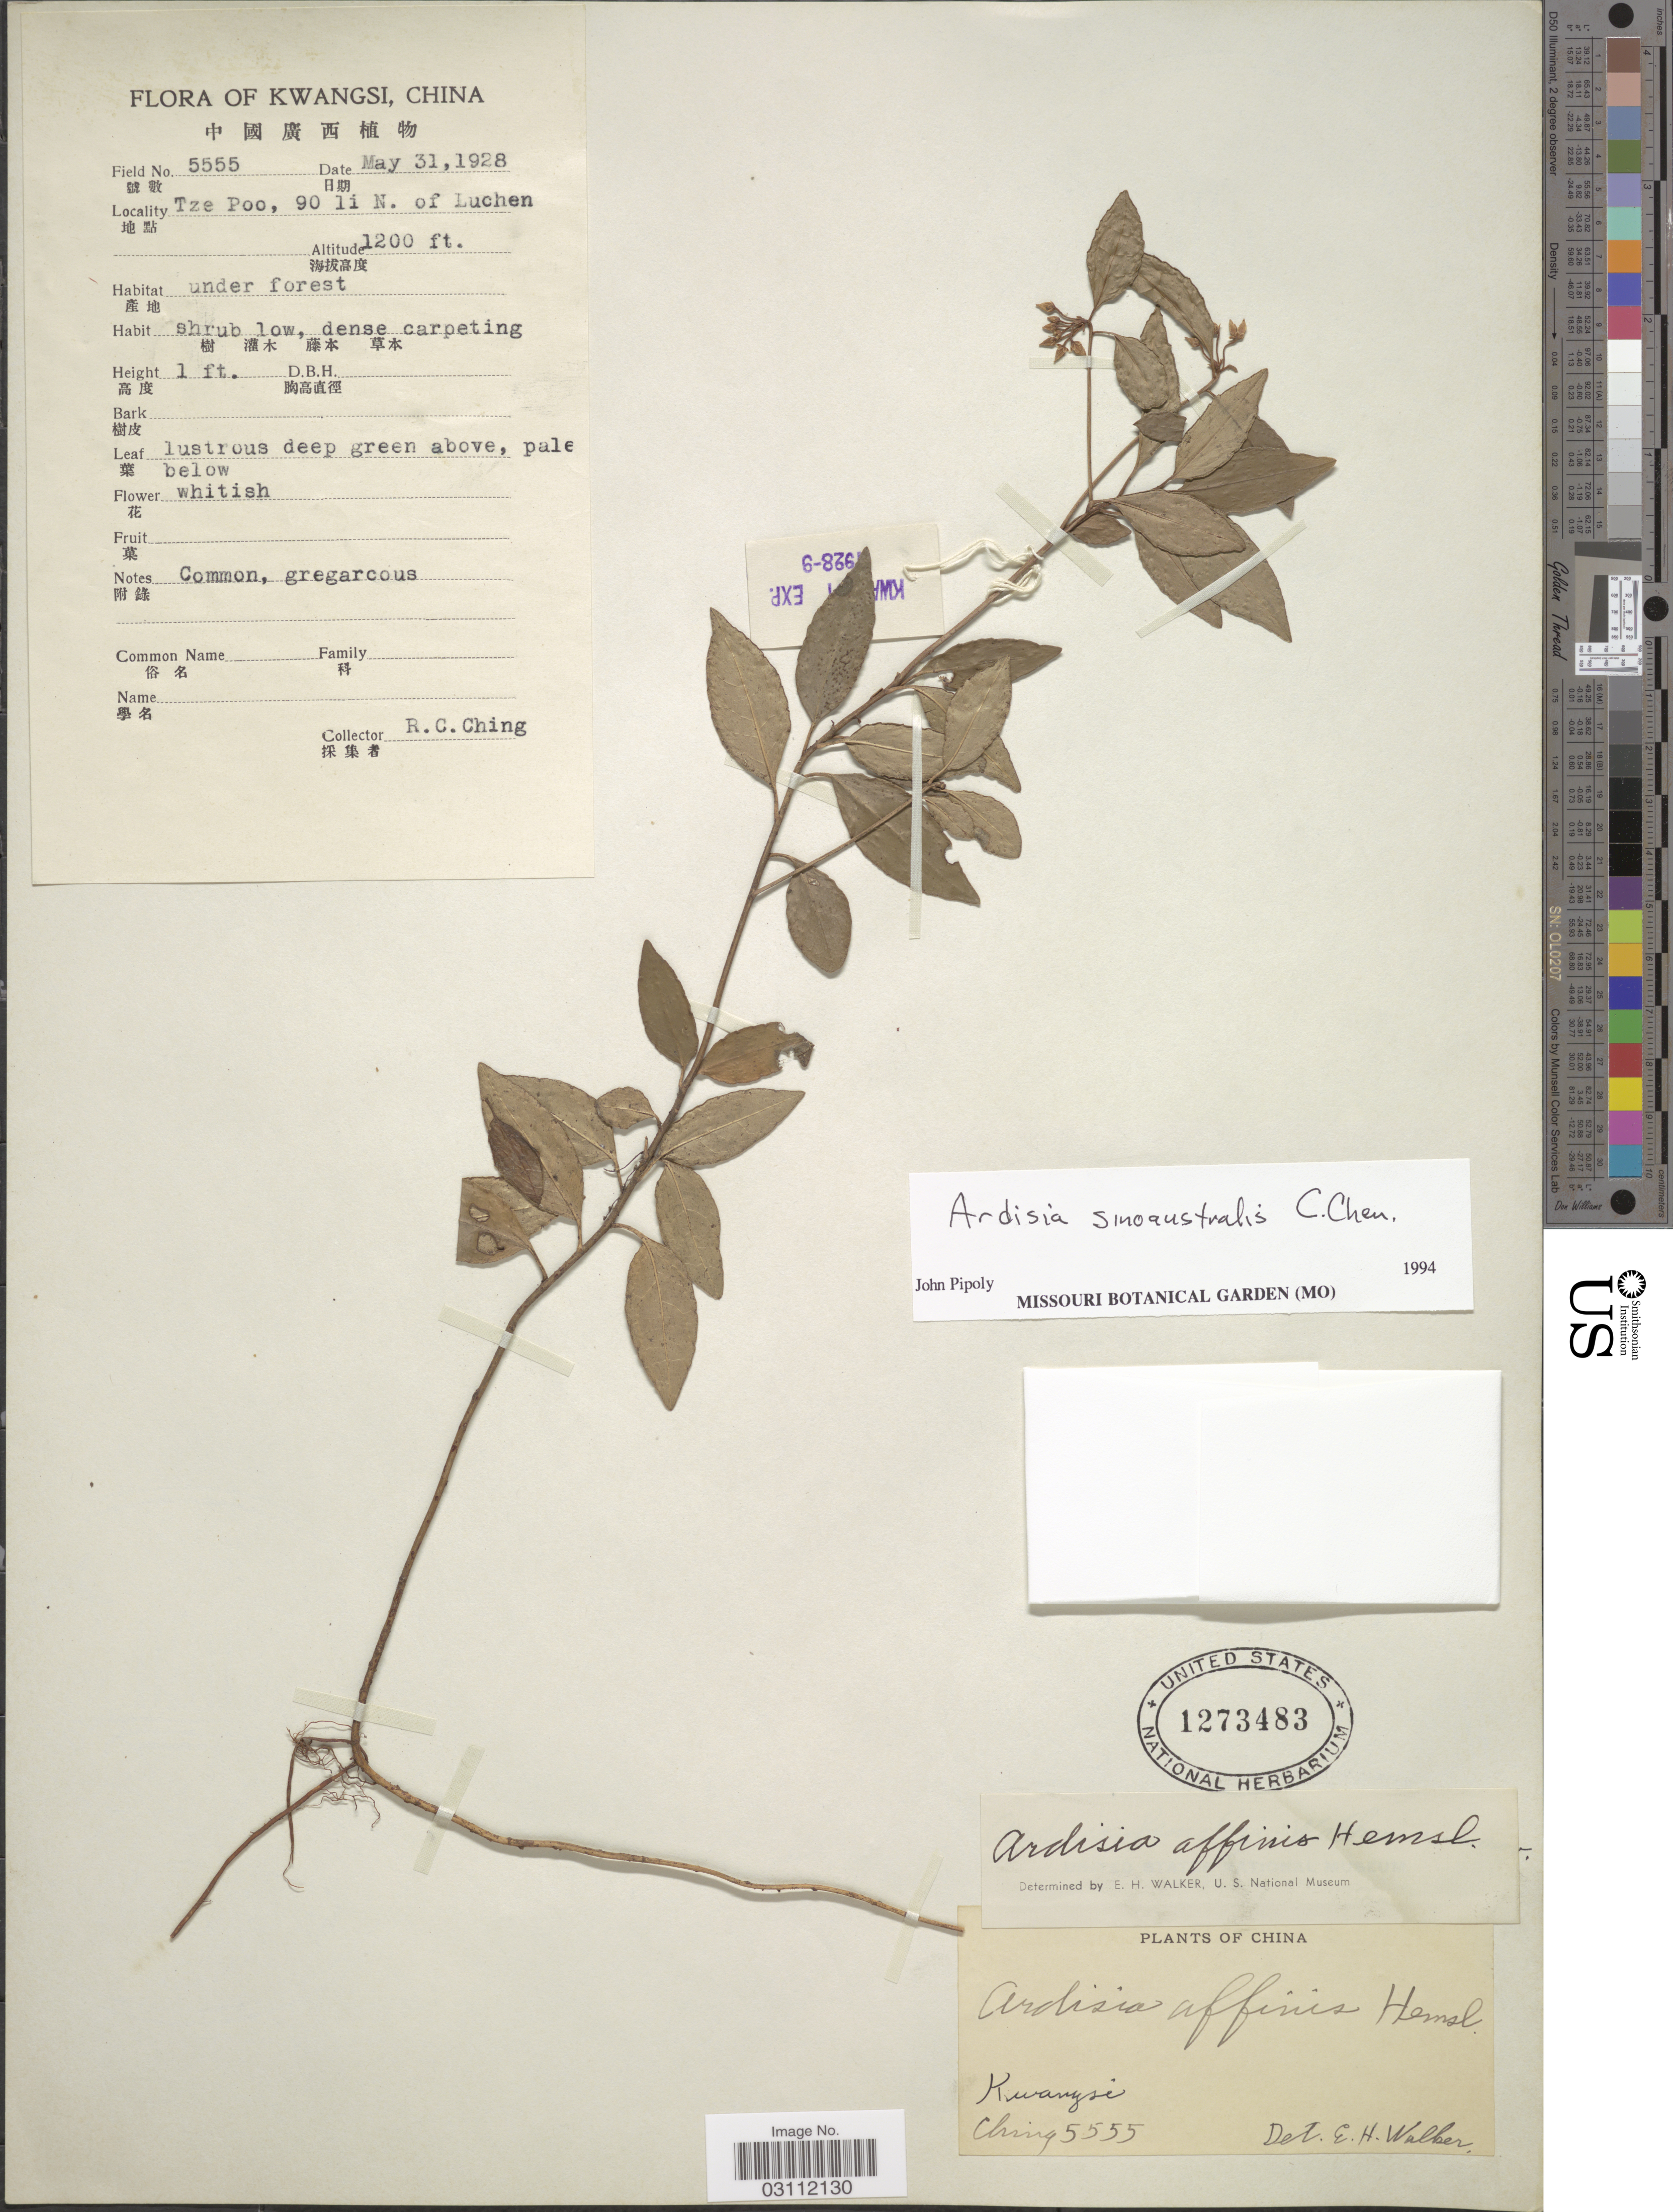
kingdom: Plantae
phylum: Tracheophyta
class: Magnoliopsida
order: Ericales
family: Primulaceae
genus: Ardisia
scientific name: Ardisia sinoaustralis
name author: C. Chen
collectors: R. C. Ching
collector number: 5555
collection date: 1928-05-31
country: China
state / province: Guangxi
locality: Kwangsi, Tze Poo, 90 li. N. of Luchen.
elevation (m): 366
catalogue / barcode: US 1273483